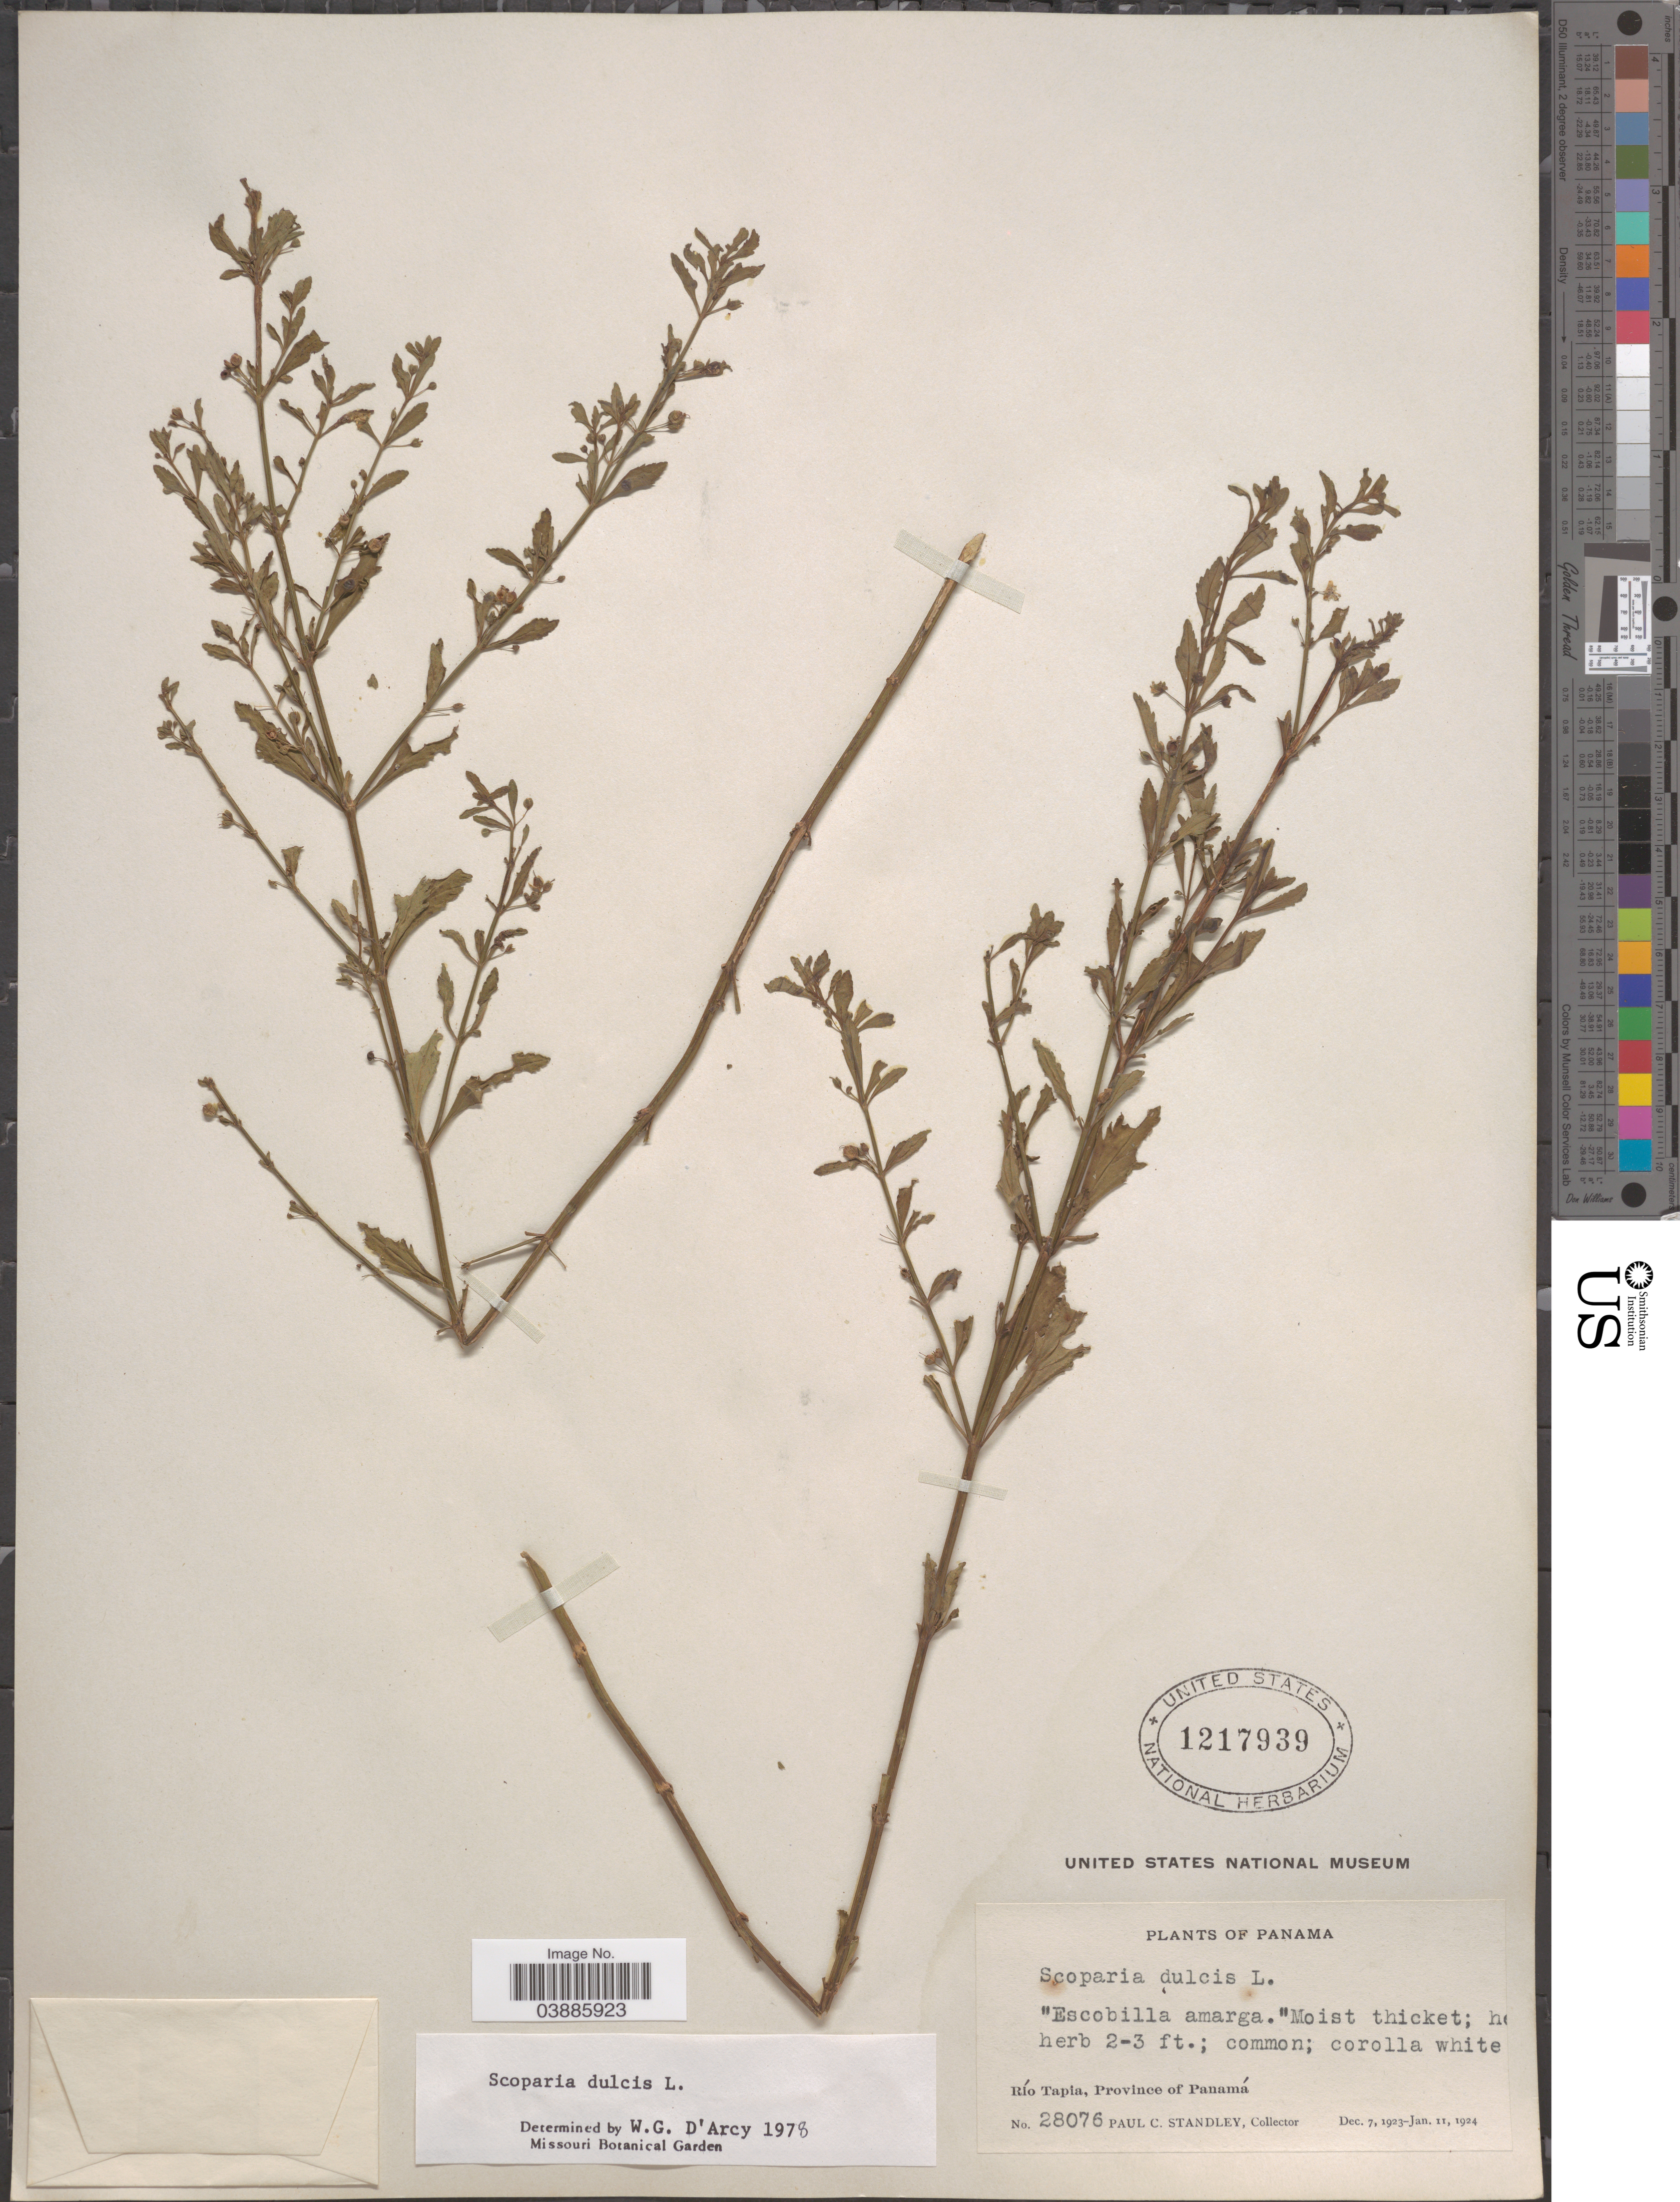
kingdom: Plantae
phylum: Tracheophyta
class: Magnoliopsida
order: Lamiales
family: Plantaginaceae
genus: Scoparia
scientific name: Scoparia dulcis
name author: L.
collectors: P. C. Standley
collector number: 28076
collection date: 1923-12-07/1924-01-11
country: Panama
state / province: Panamá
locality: Río Tapia.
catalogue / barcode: US 1217939